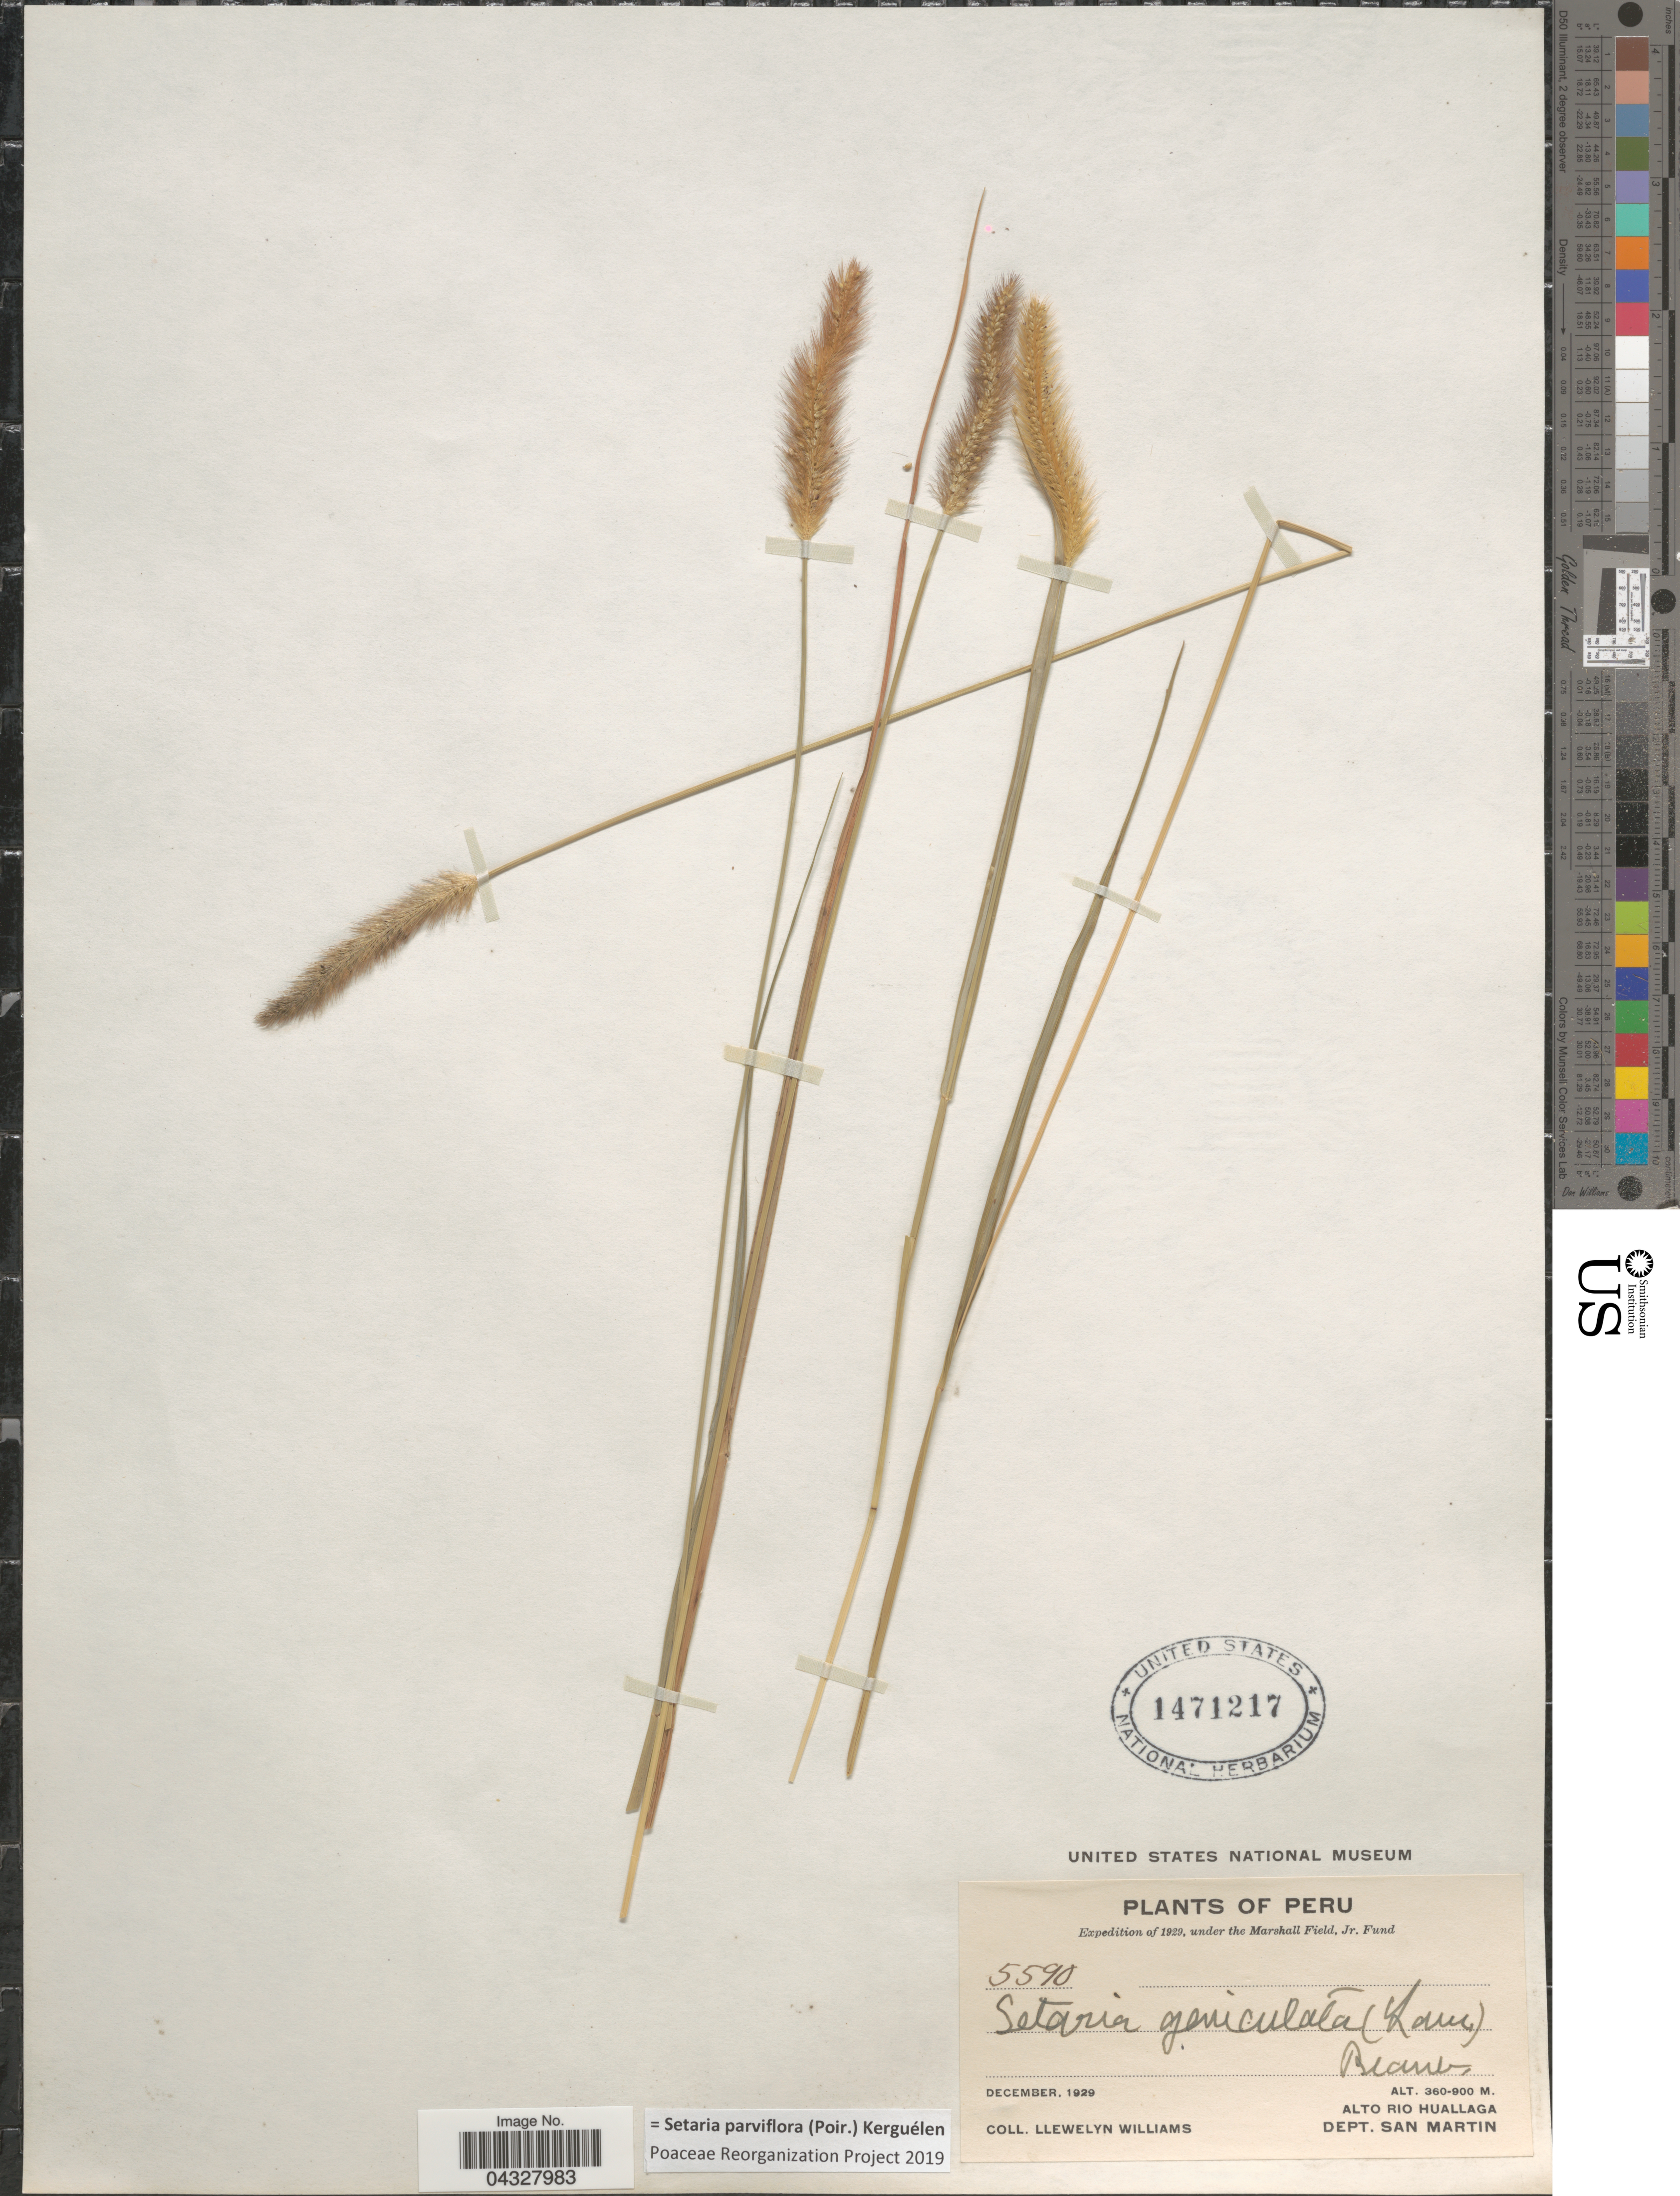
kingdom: Plantae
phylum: Tracheophyta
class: Liliopsida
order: Poales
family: Poaceae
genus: Setaria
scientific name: Setaria parviflora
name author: (Poir.) Kerguélen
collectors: Ll. Williams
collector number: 5590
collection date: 1929-12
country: Peru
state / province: San Martín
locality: Expedition of 1929. Alto Rio Huallaga. Dept. San Martin.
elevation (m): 360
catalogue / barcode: US 1471217